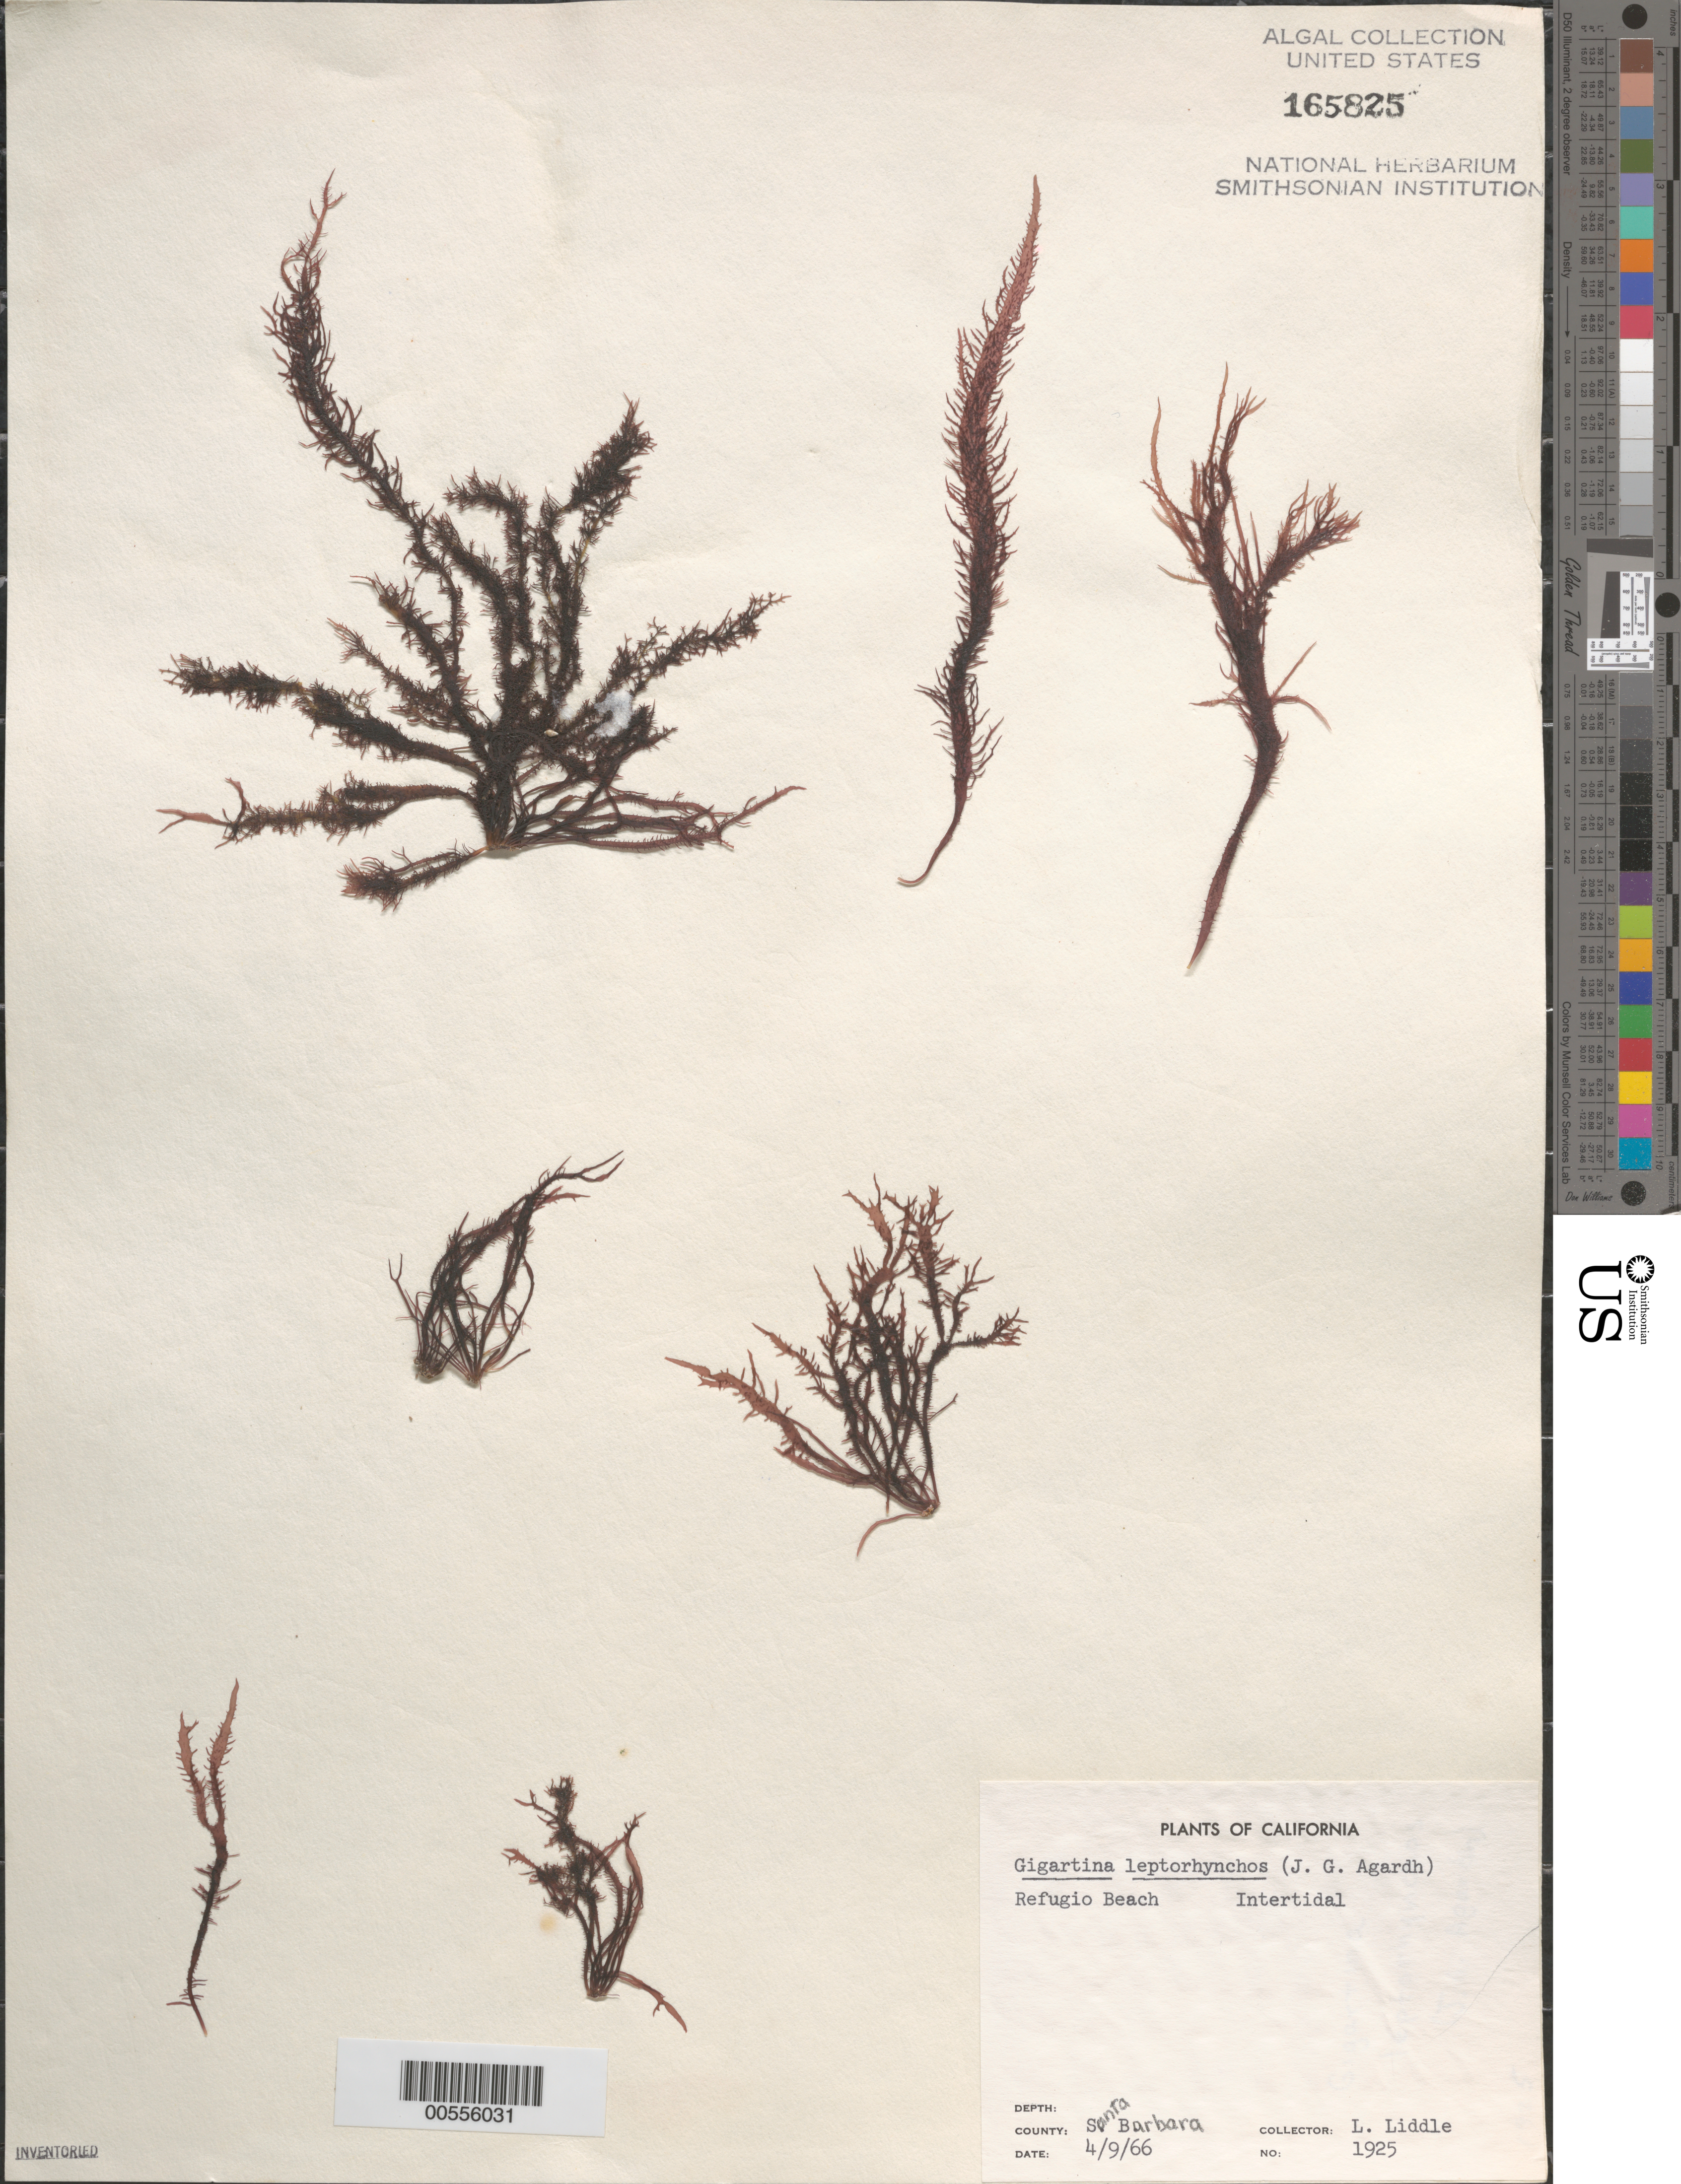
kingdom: Plantae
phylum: Rhodophyta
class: Florideophyceae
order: Gigartinales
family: Gigartinaceae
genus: Mazzaella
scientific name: Mazzaella leptorhynchos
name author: (J. Agardh) Leister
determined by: Algae name updating Project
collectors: L. Liddle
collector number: Neushul 1925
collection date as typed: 09 Apr 1966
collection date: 1966-04-09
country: United States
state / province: California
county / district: Santa Barbara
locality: Refugio Beach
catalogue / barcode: US 165825